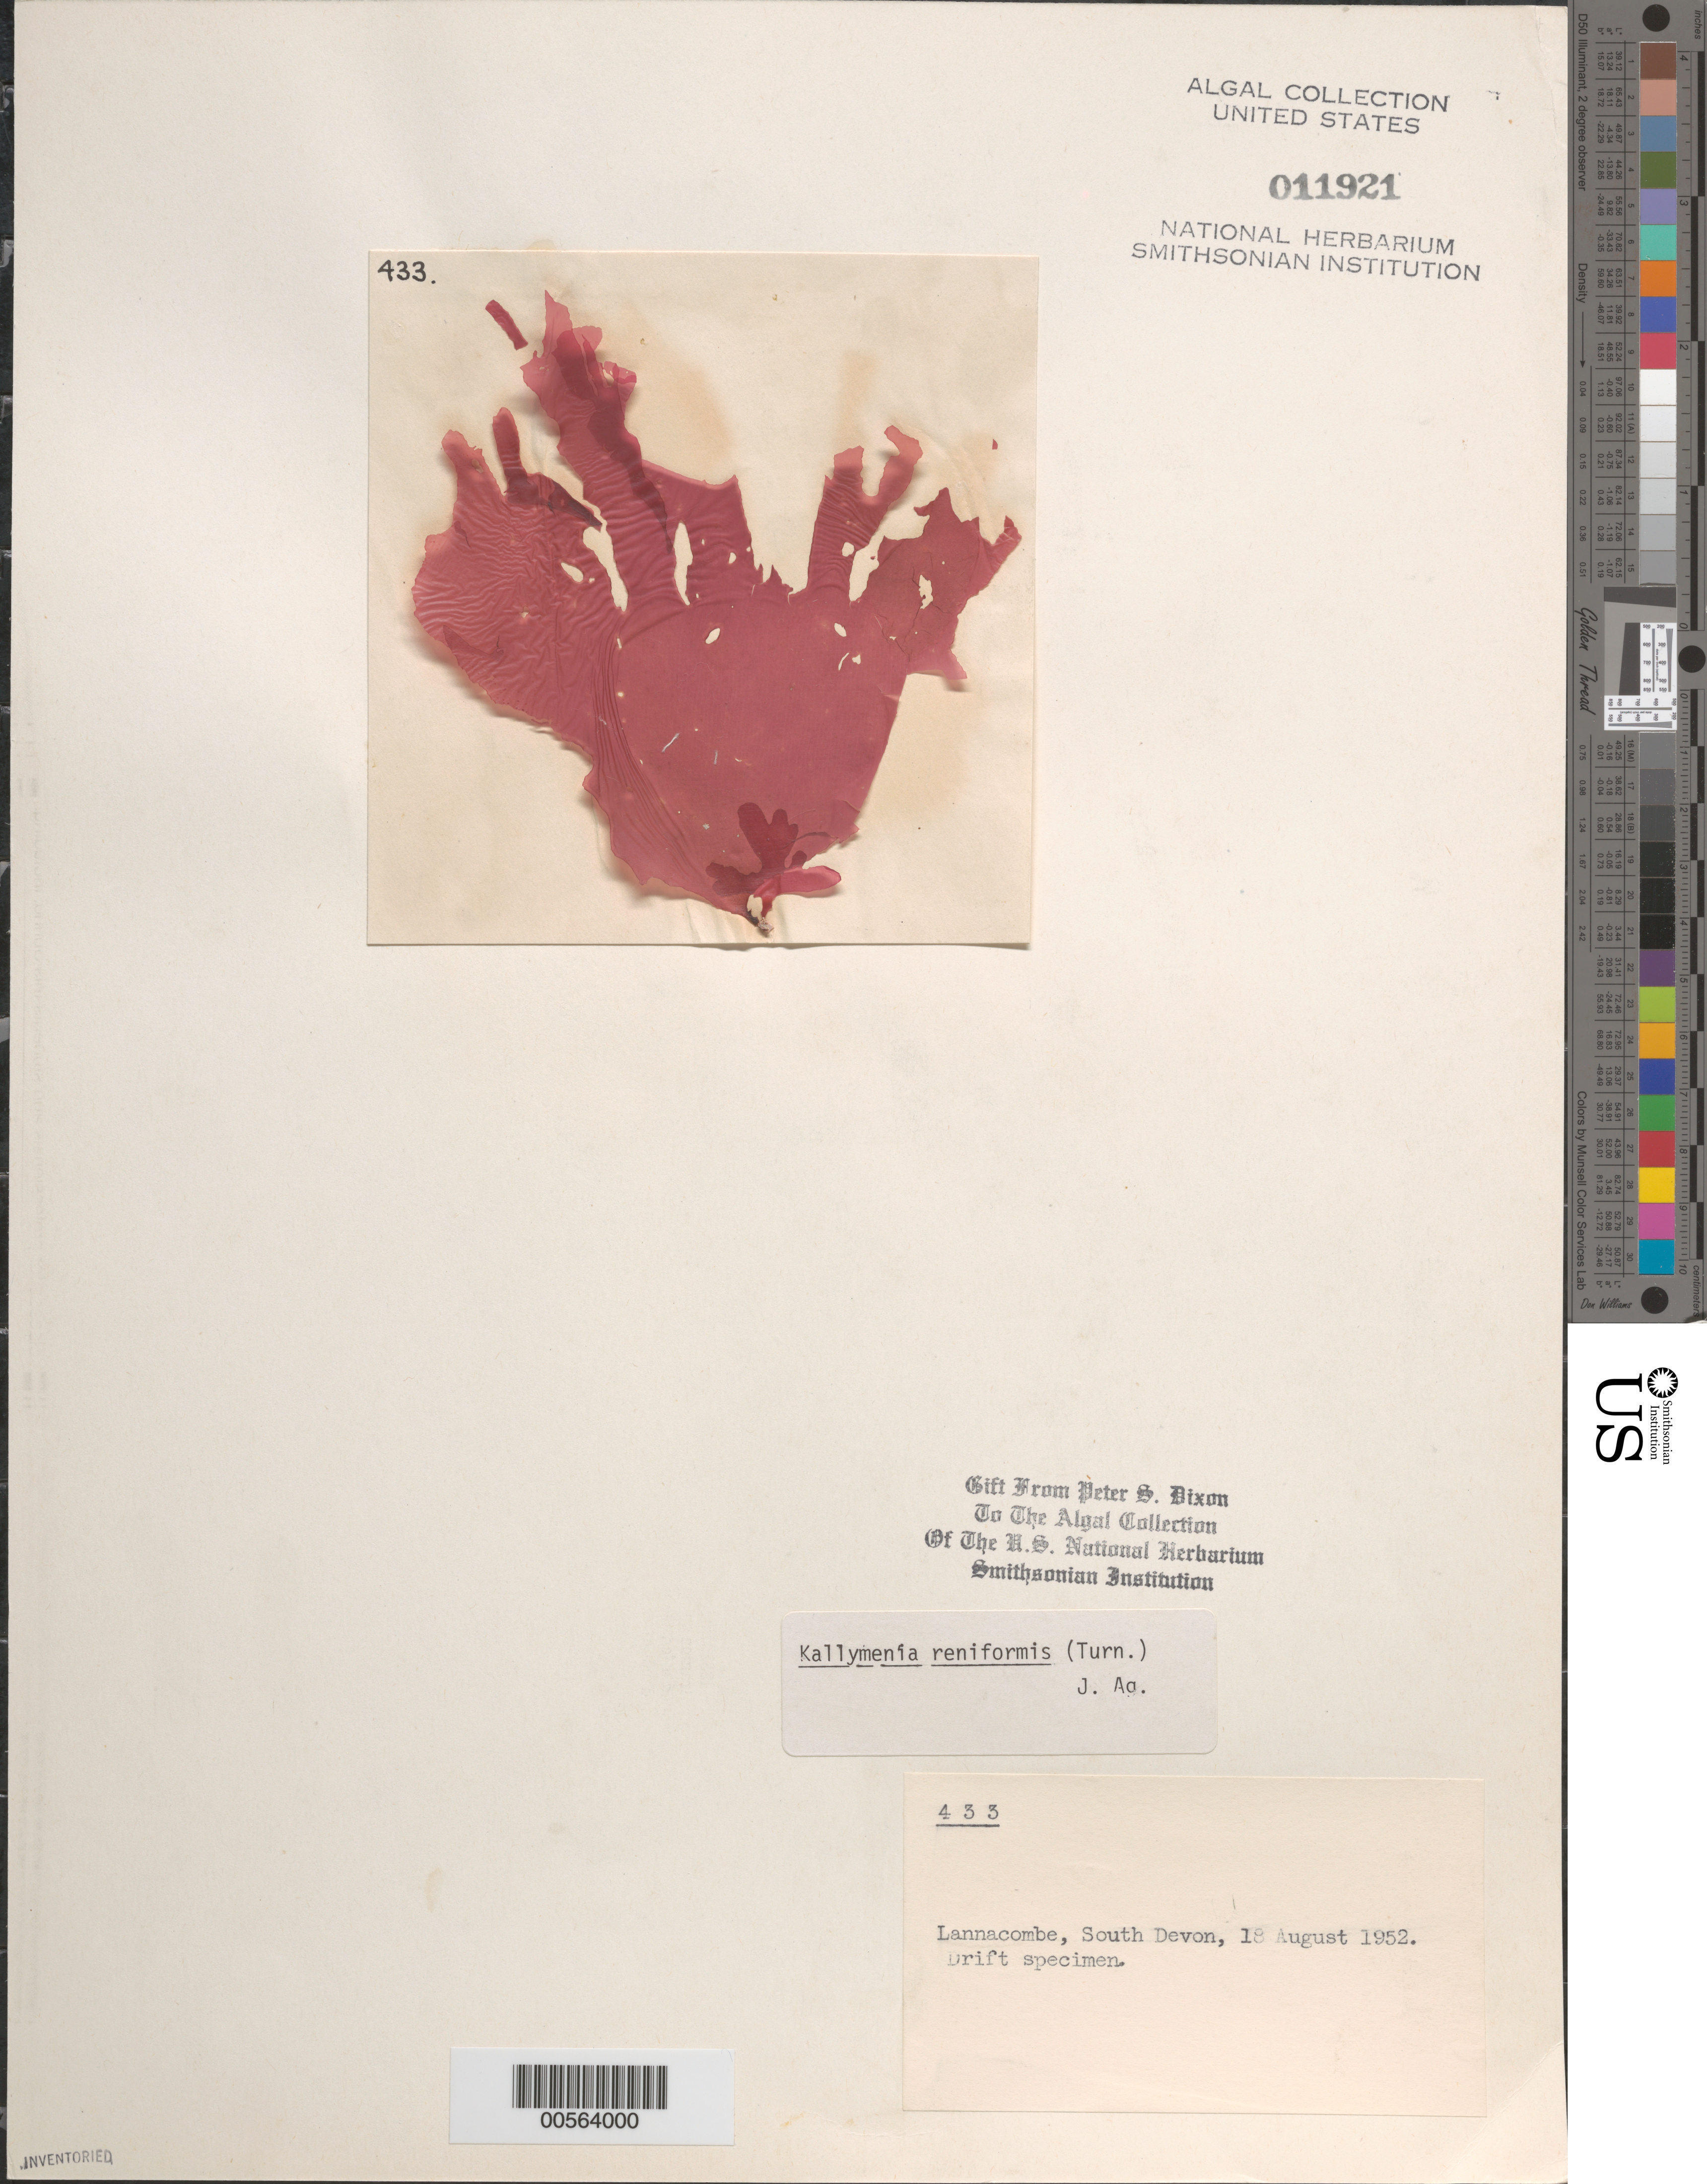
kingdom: Plantae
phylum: Rhodophyta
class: Florideophyceae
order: Gigartinales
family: Kallymeniaceae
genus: Kallymenia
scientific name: Kallymenia reniformis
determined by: Dixon, P. S.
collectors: P. S. Dixon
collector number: PSD 433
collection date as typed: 18 Aug 1952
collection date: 1952-08-18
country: United Kingdom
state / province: England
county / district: Devon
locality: Lannacombe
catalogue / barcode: US 11921